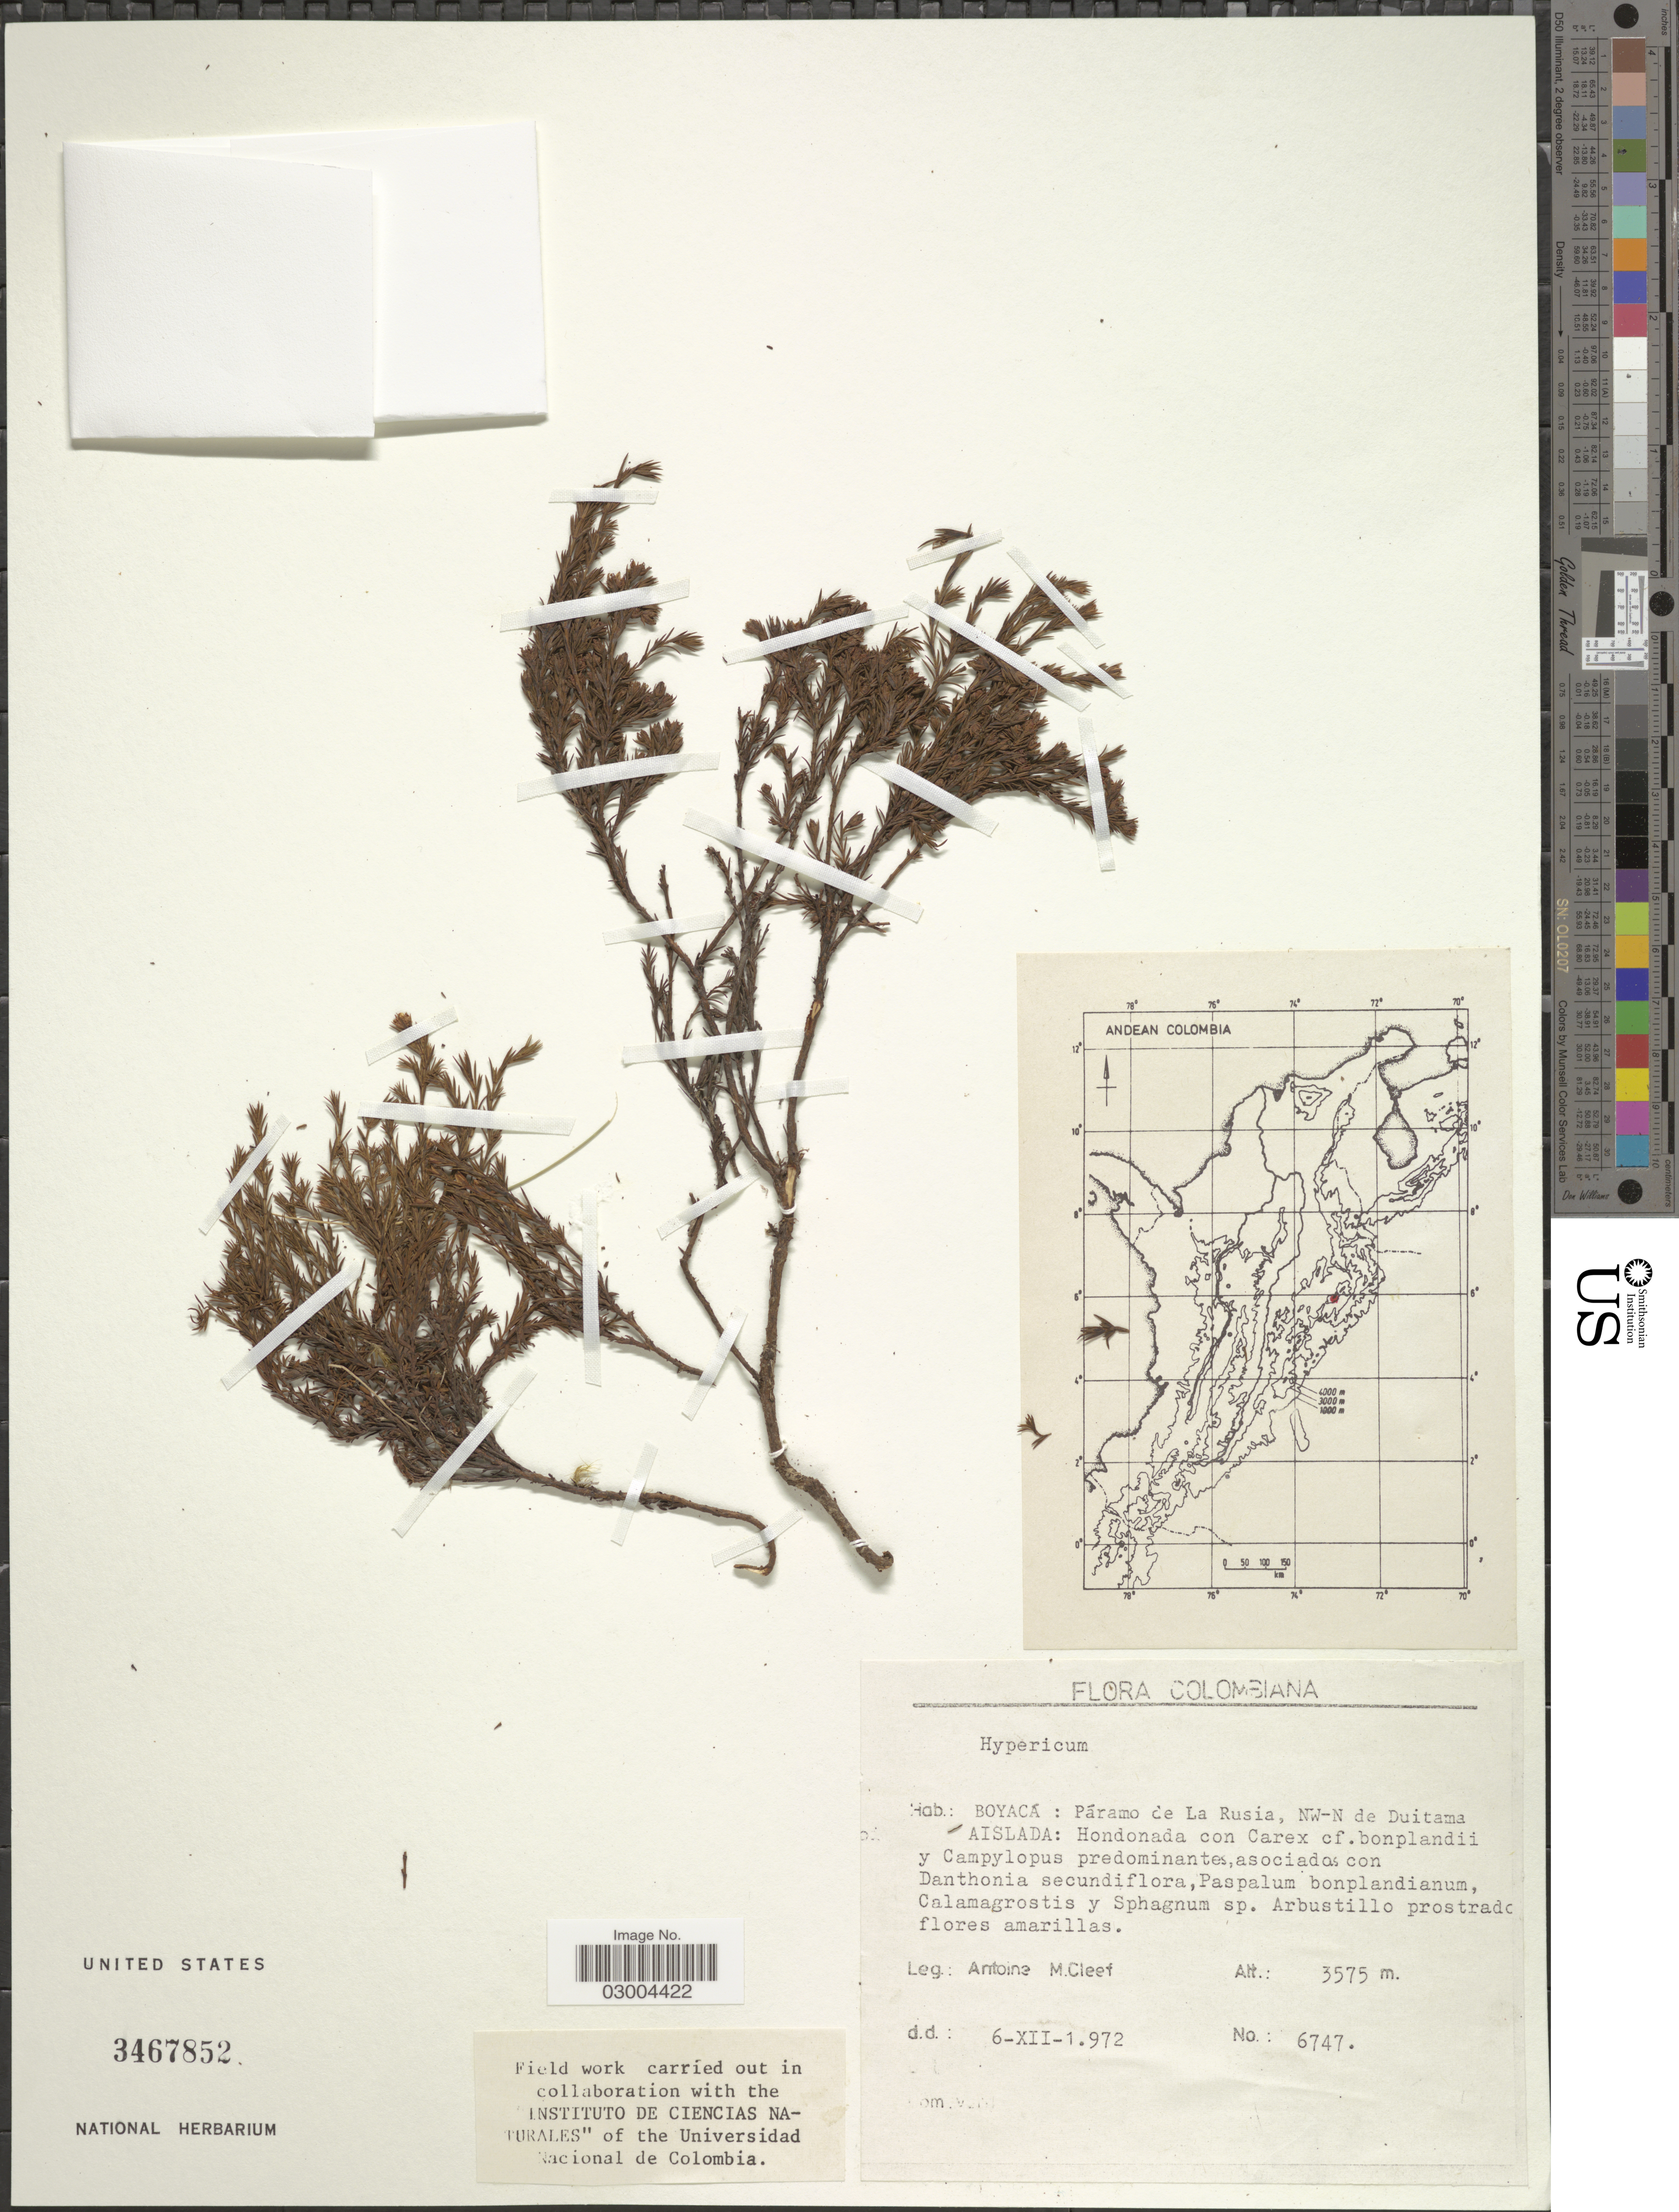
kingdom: Plantae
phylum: Tracheophyta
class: Magnoliopsida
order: Malpighiales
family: Hypericaceae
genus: Hypericum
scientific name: Hypericum sp.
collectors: A. M. Cleef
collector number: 6747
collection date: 1972-12-06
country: Colombia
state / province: Boyacá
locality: Páramo de La Rusia, NW-N de Duitama. Aislada.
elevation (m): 3575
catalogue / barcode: US 3467852